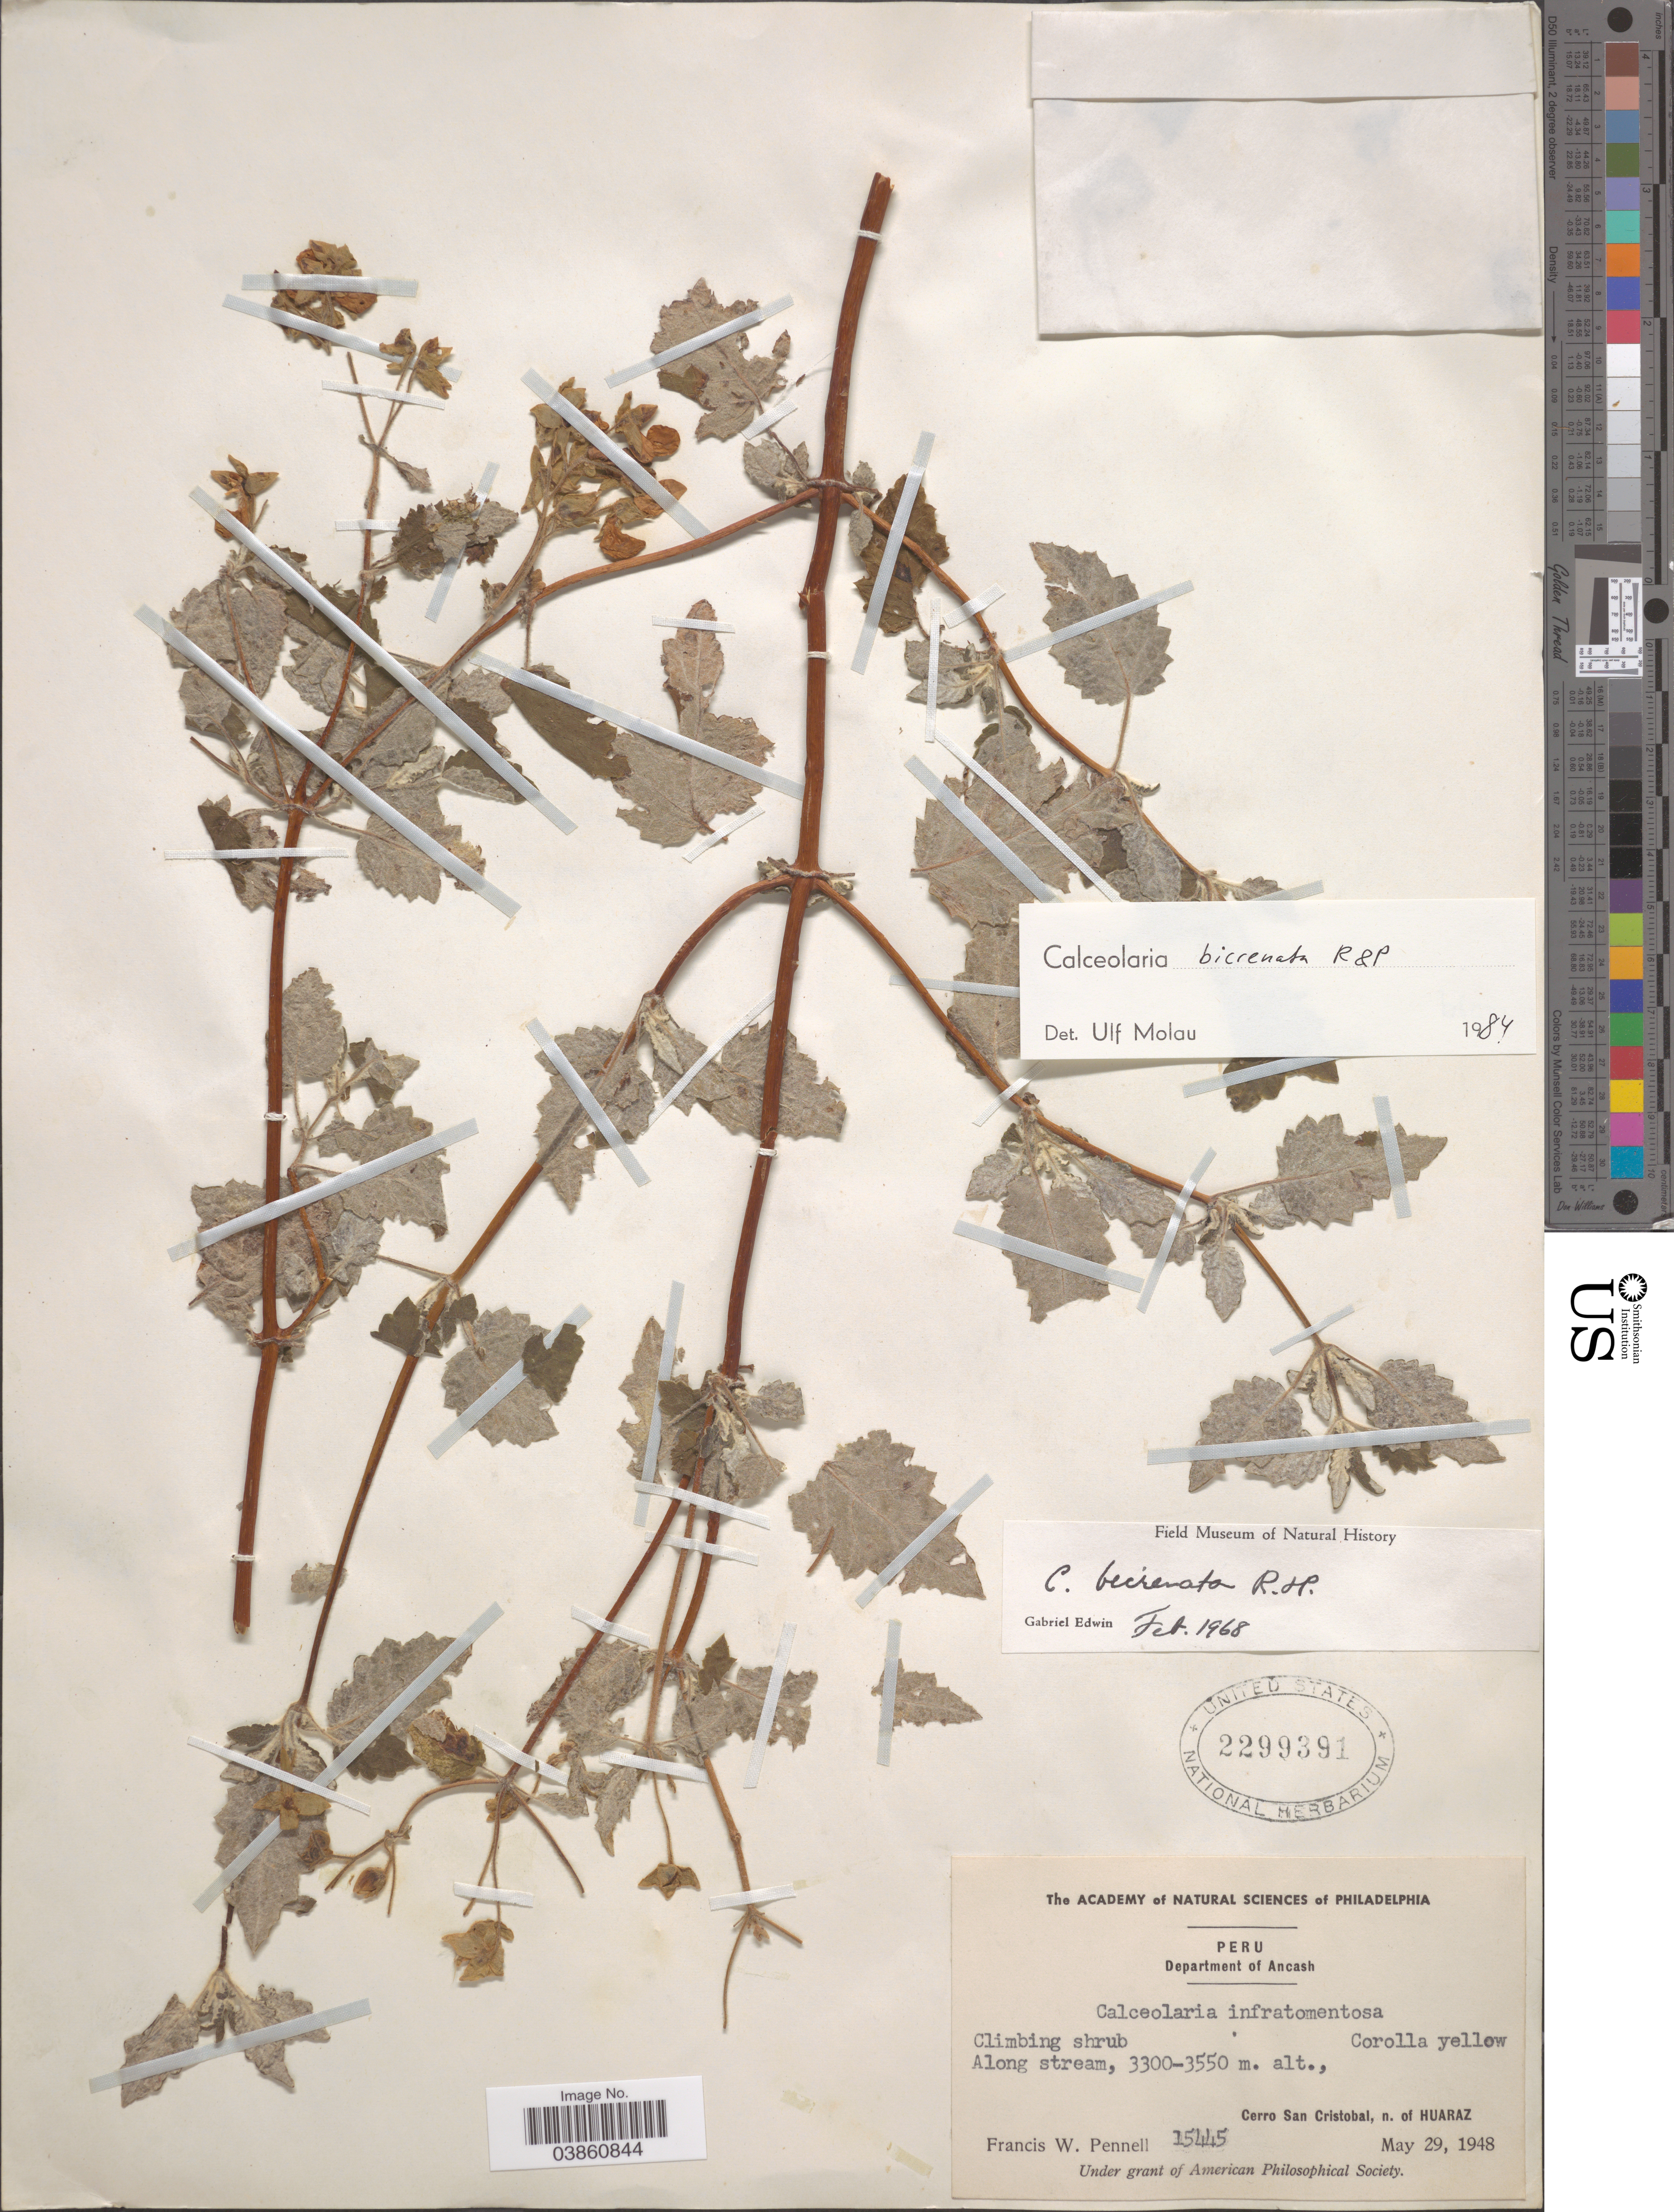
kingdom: Plantae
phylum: Tracheophyta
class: Magnoliopsida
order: Lamiales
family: Calceolariaceae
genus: Calceolaria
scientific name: Calceolaria bicrenata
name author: Ruiz & Pav.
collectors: F. W. Pennell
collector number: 15445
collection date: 1948-05-29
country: Peru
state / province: Ancash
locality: Department of Ancash. Cerro San Cristobal, n. of Huaraz.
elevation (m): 3300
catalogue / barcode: US 2299391